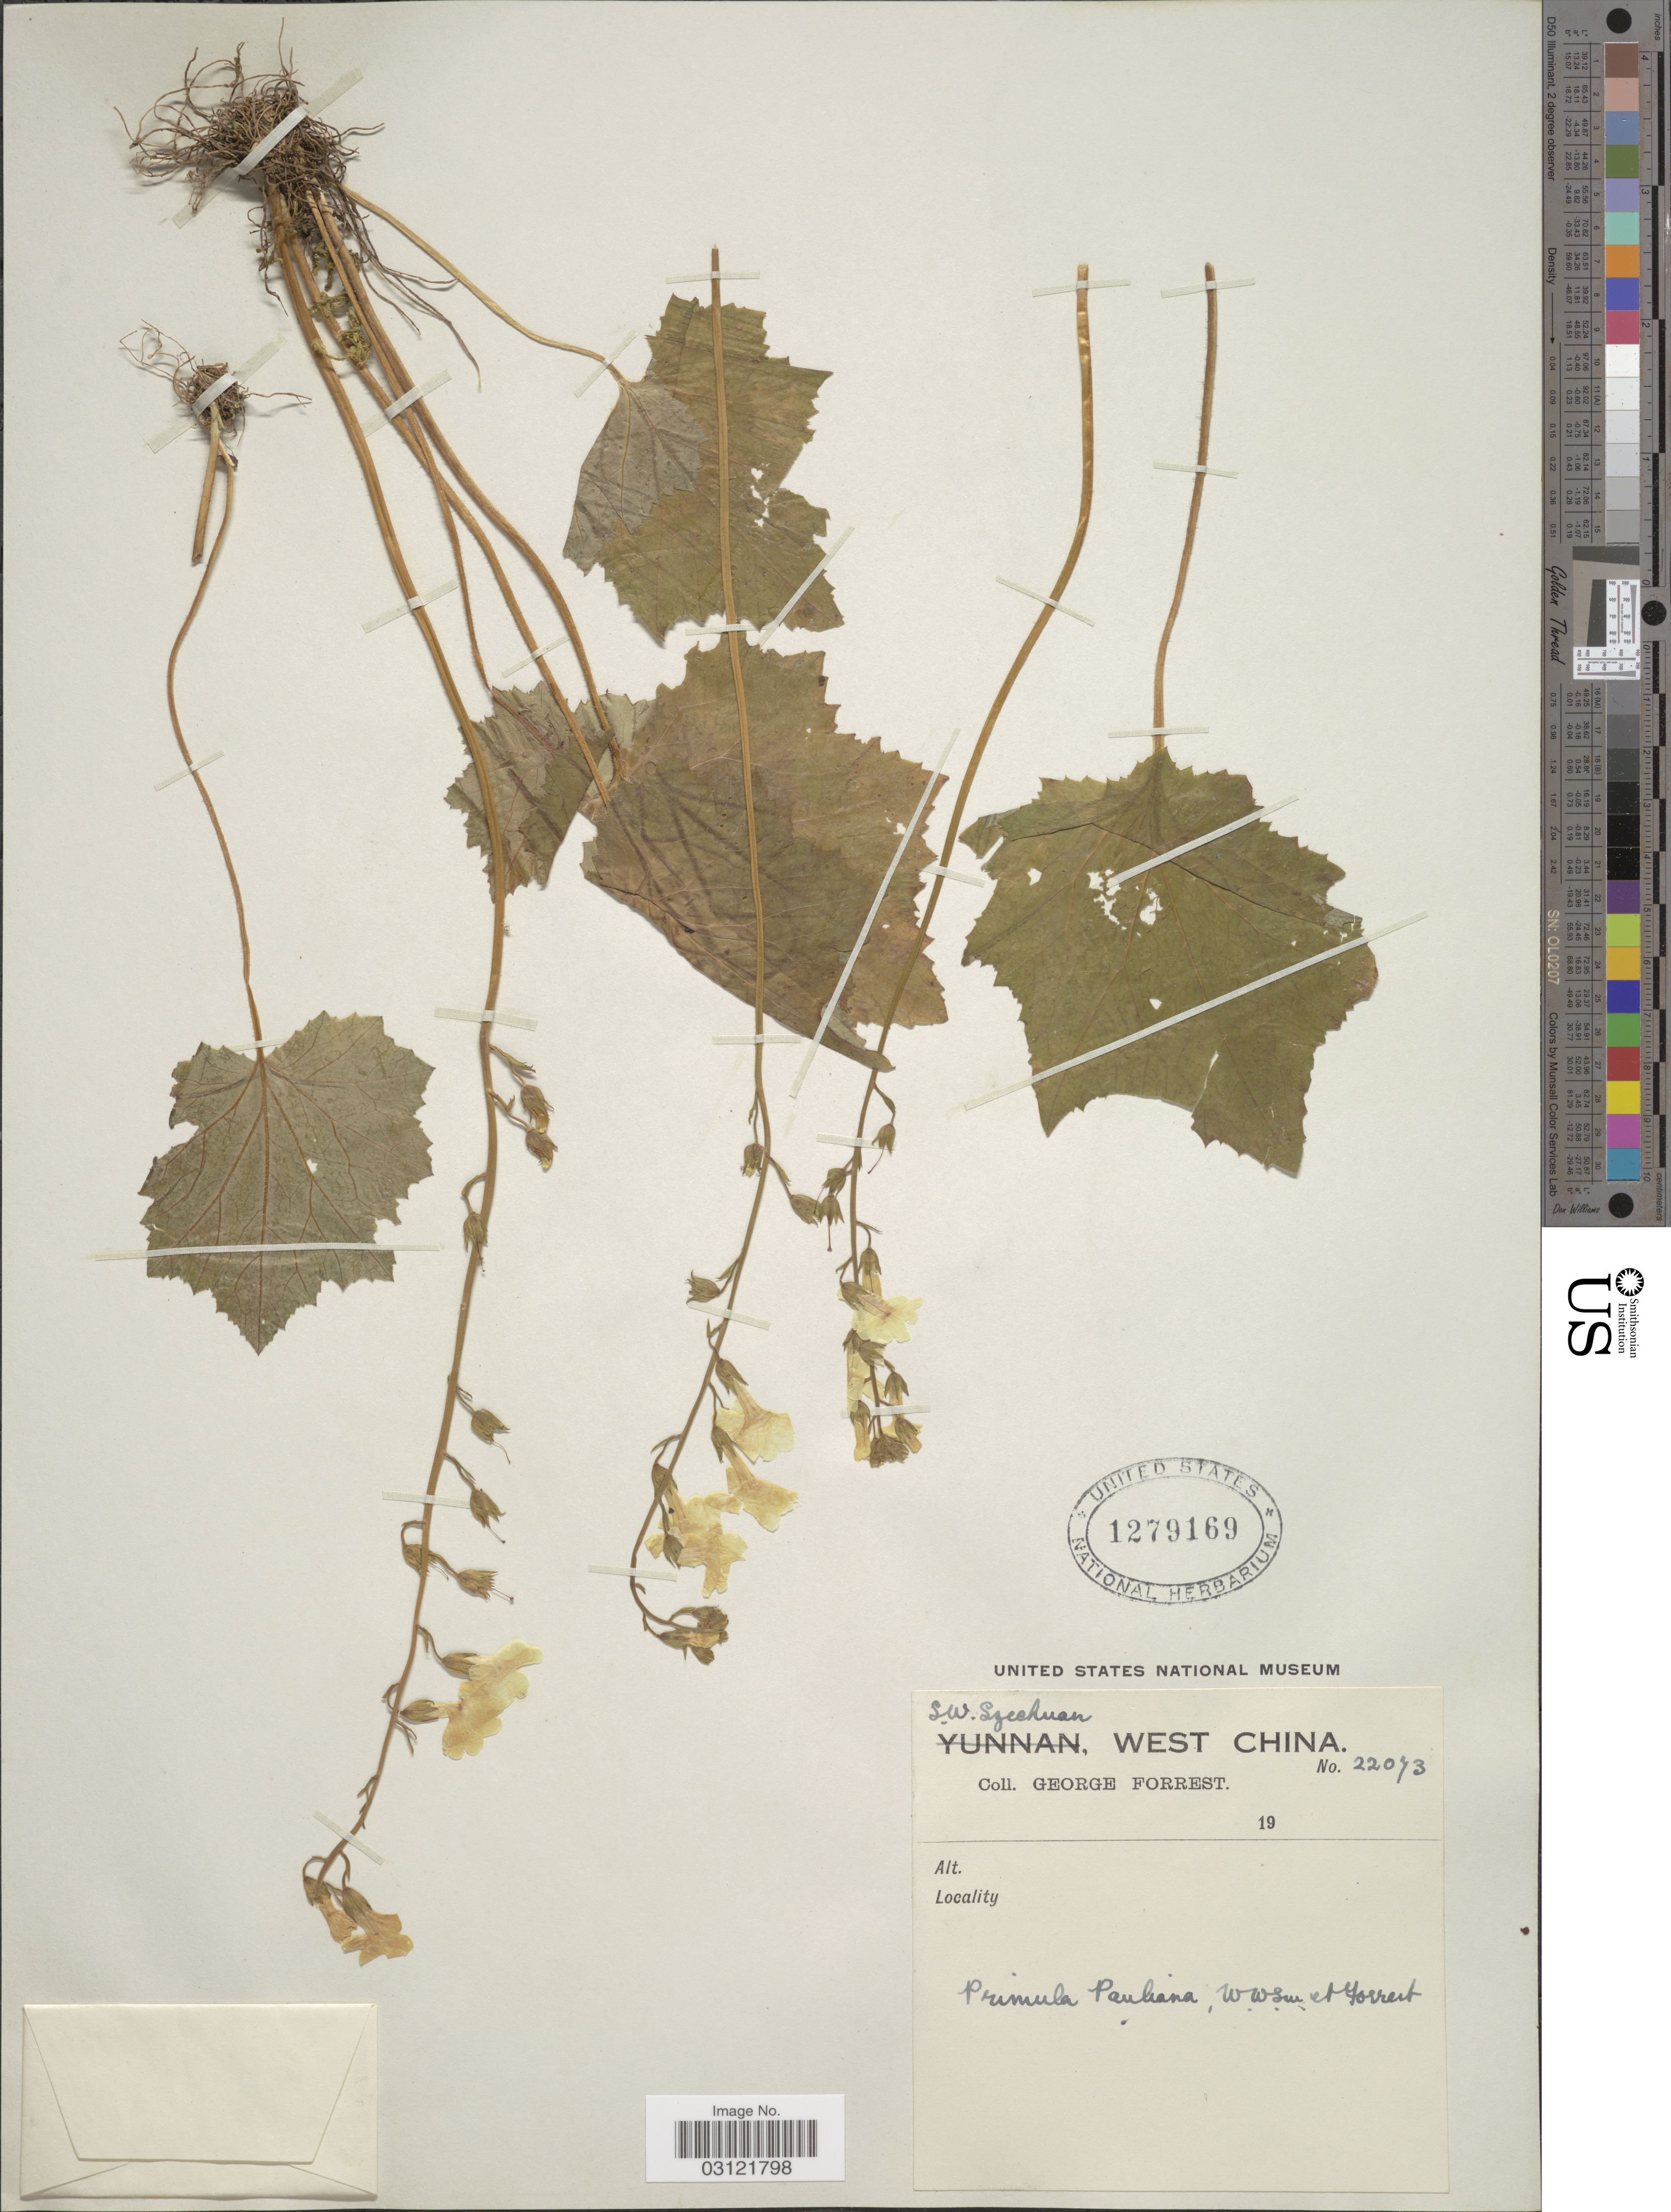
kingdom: Plantae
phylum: Tracheophyta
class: Magnoliopsida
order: Ericales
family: Primulaceae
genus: Primula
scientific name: Primula pauliana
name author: W.W. Sm. & Forrest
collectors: G. Forrest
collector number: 22073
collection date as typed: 19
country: China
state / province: Sichuan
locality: S.W. Szechuan, West China.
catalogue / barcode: US 1279169